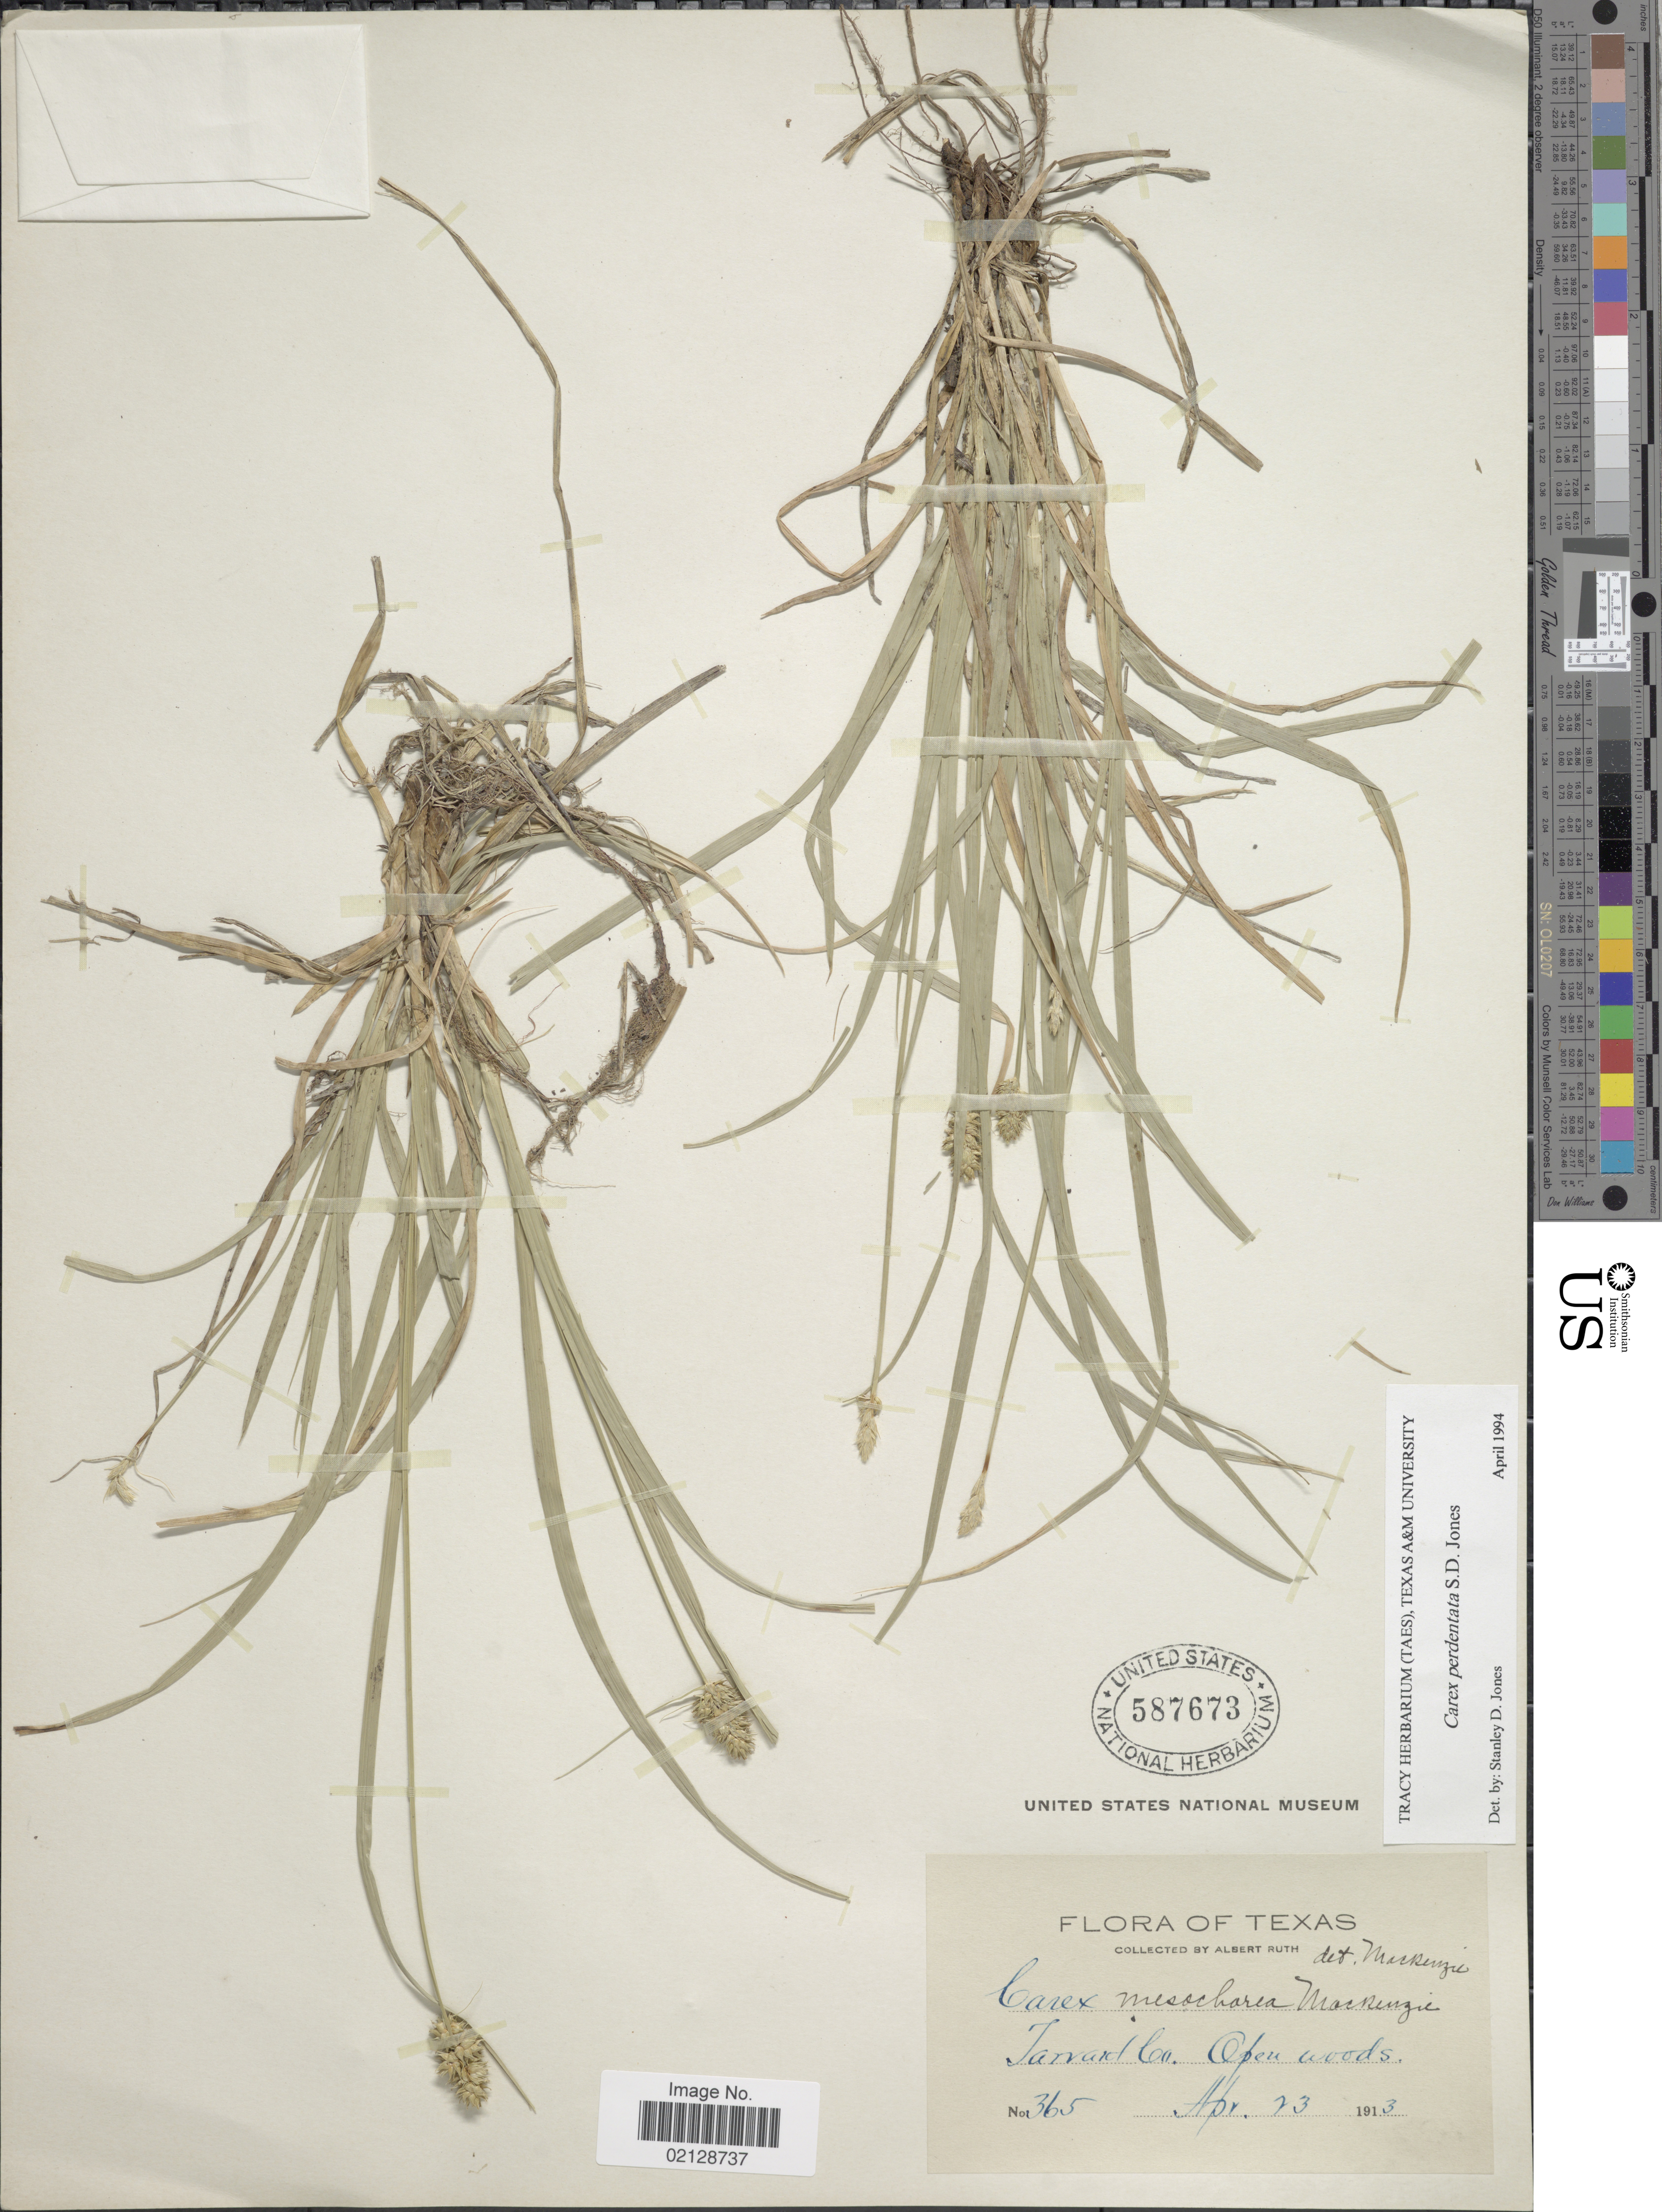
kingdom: Plantae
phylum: Tracheophyta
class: Liliopsida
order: Poales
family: Cyperaceae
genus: Carex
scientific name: Carex perdentata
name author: S.D. Jones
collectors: A. Ruth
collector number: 365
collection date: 1913-04-23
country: United States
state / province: Texas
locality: Tarrant Co., Open woods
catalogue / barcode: US 587673